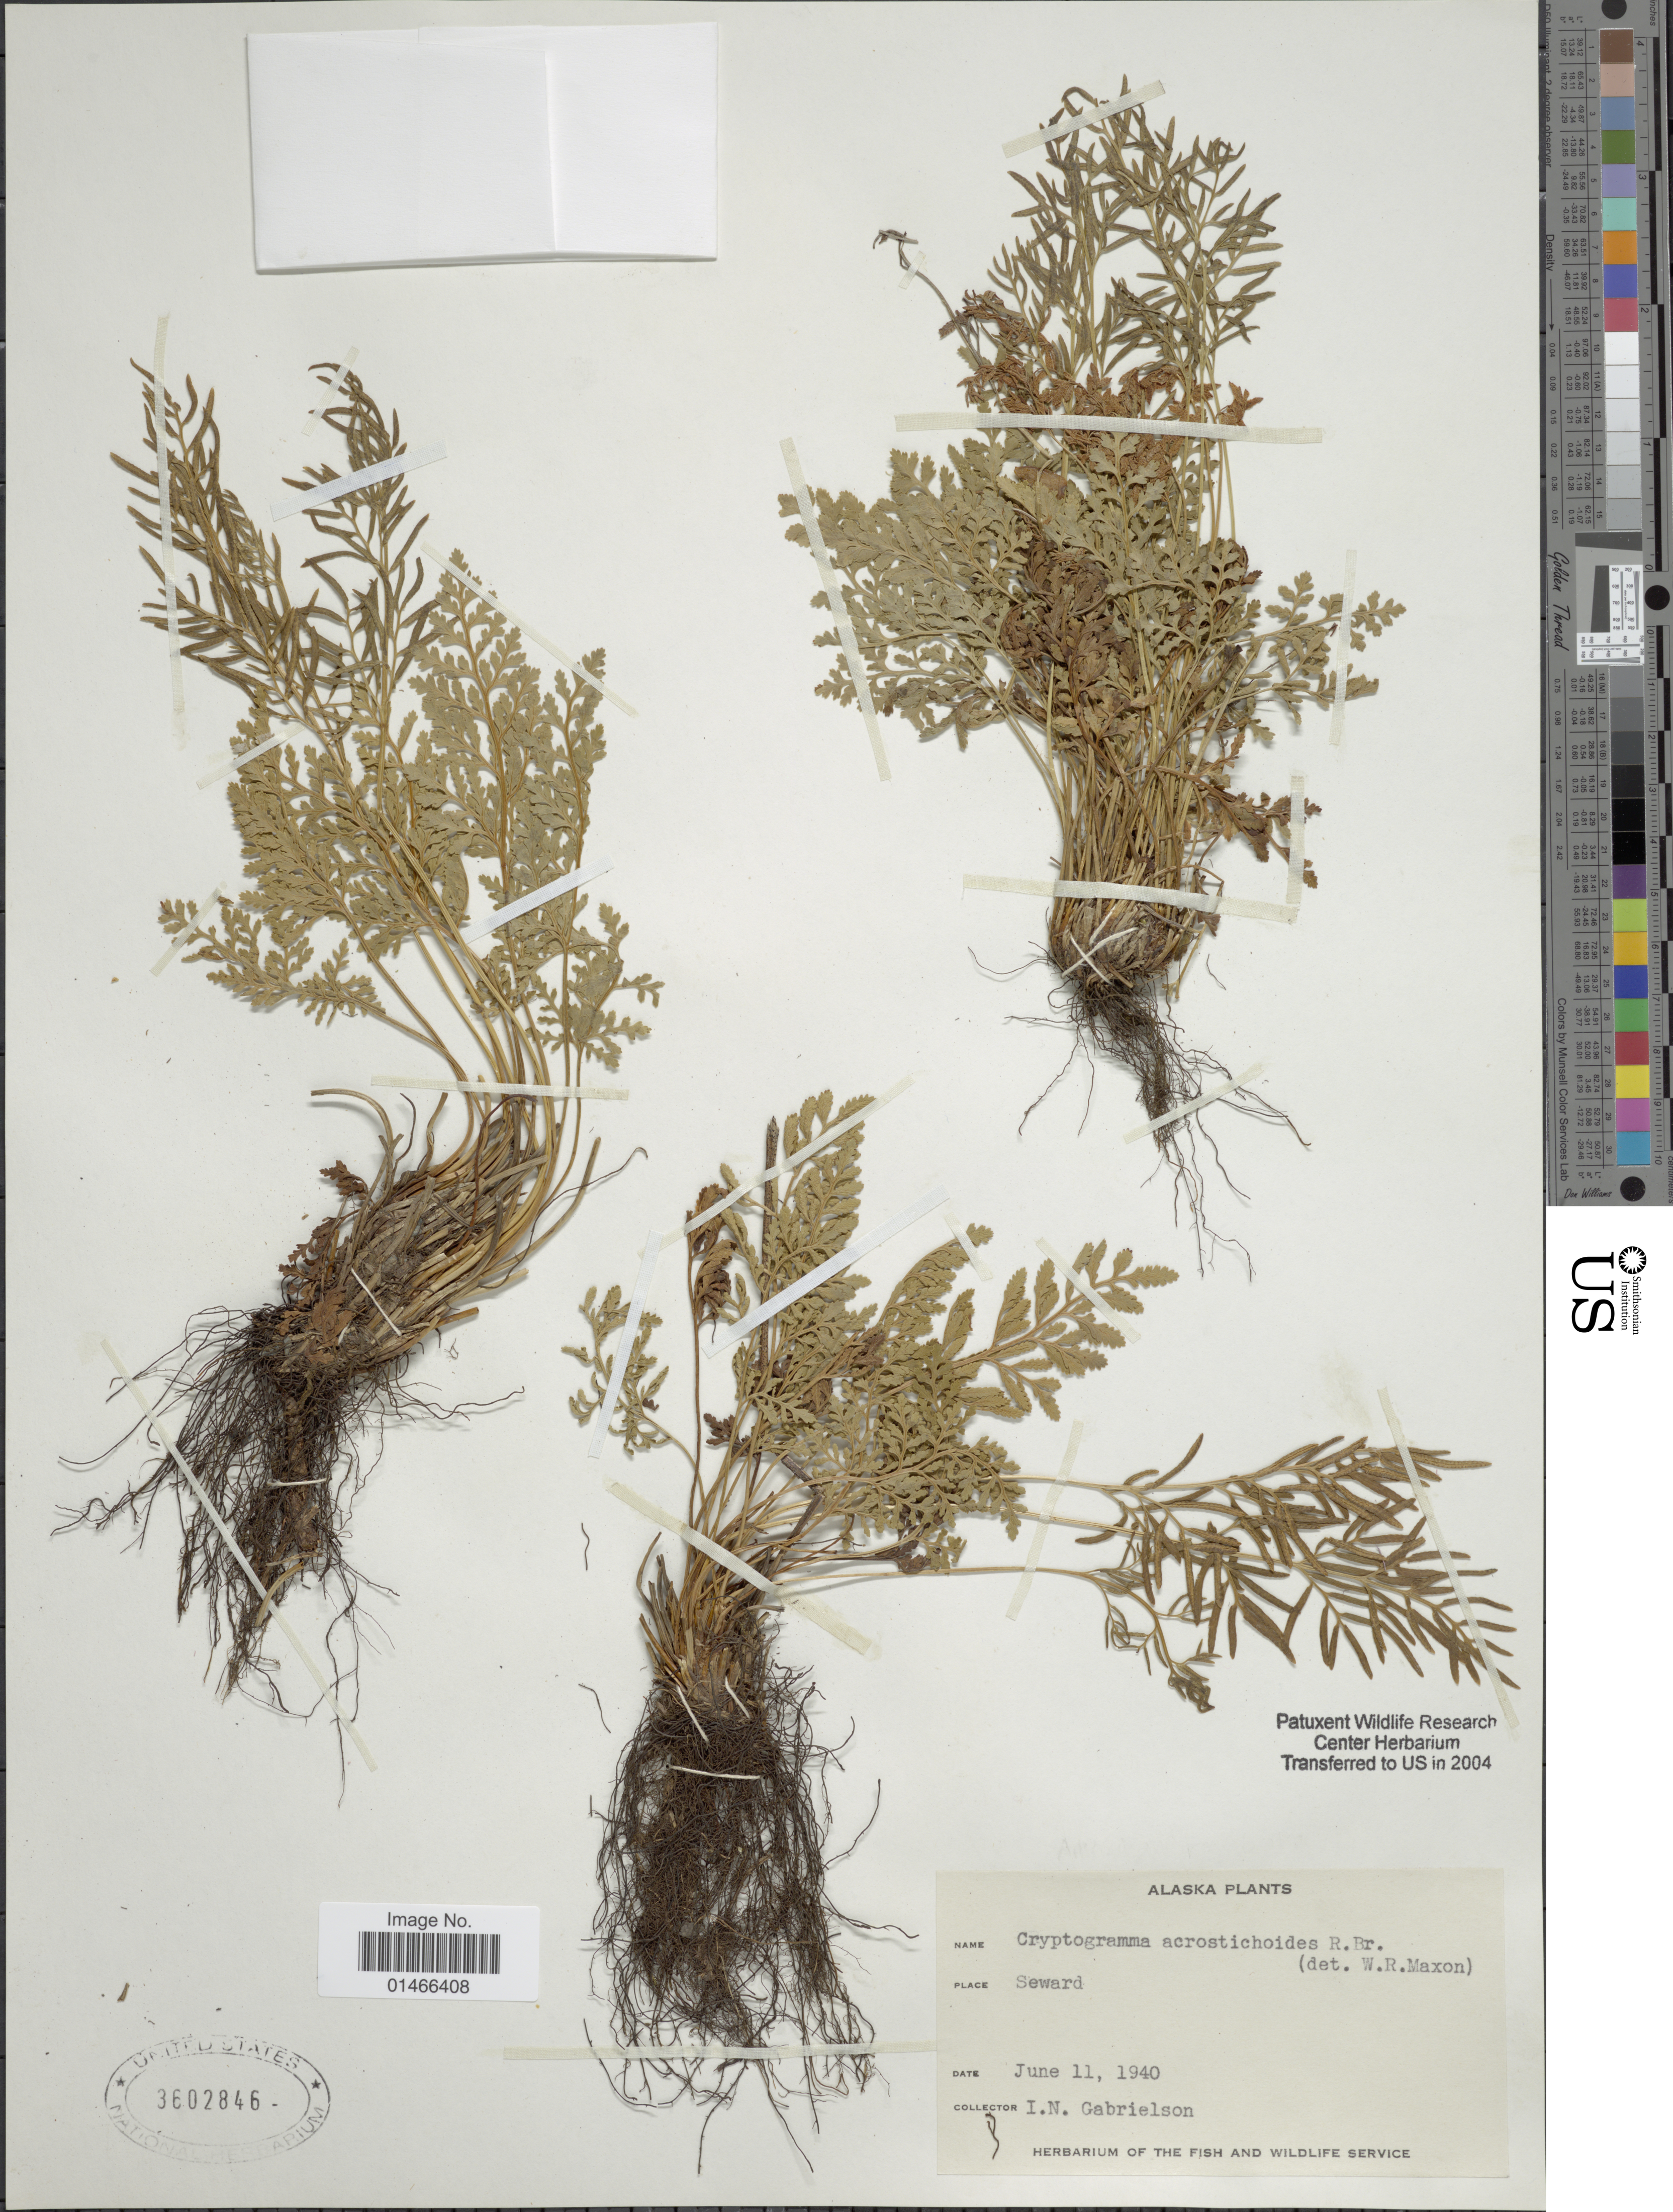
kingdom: Plantae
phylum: Tracheophyta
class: Polypodiopsida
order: Polypodiales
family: Pteridaceae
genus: Cryptogramma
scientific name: Cryptogramma acrostichoides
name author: R. Br.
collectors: I. Gabrielson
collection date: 1940-06-11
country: United States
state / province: Alaska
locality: Seward.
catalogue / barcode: US 3602846